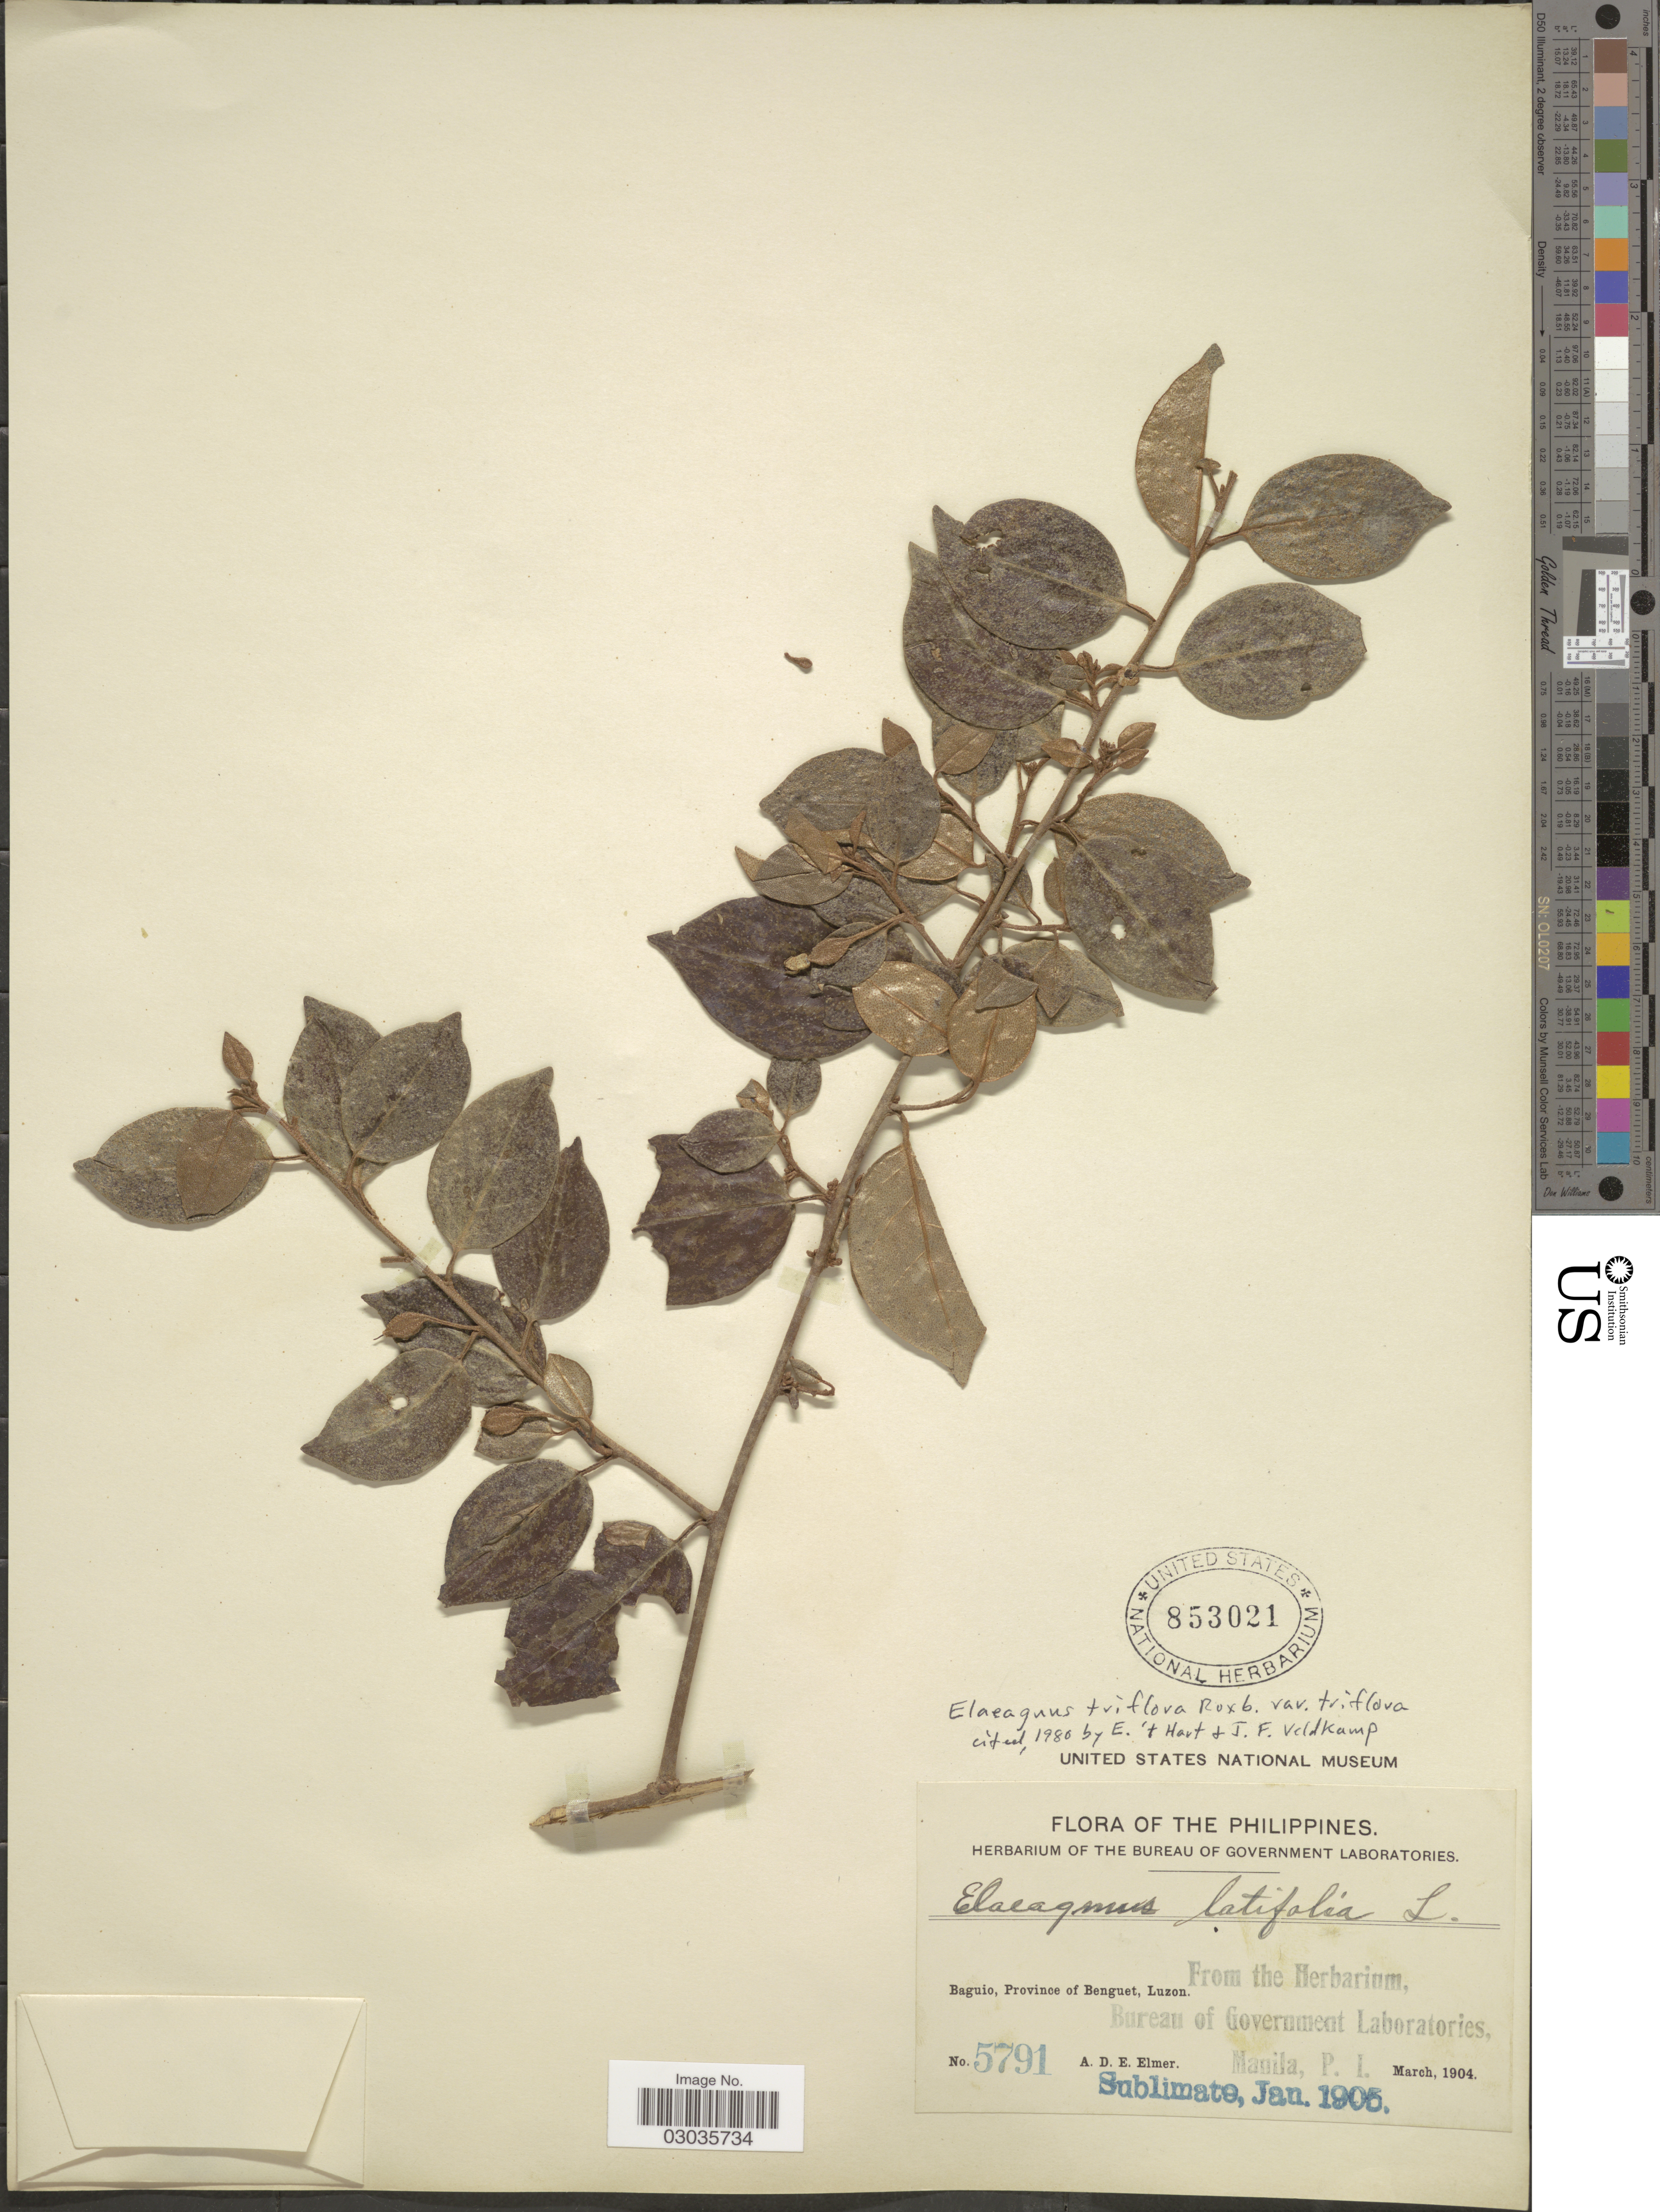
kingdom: Plantae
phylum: Tracheophyta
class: Magnoliopsida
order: Rosales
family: Elaeagnaceae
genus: Elaeagnus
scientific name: Elaeagnus triflora var. triflora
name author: Roxb.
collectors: A. D. E. Elmer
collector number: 5791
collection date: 1904-03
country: Philippines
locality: Baguio, Province of Benguet, Luzon.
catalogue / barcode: US 853021